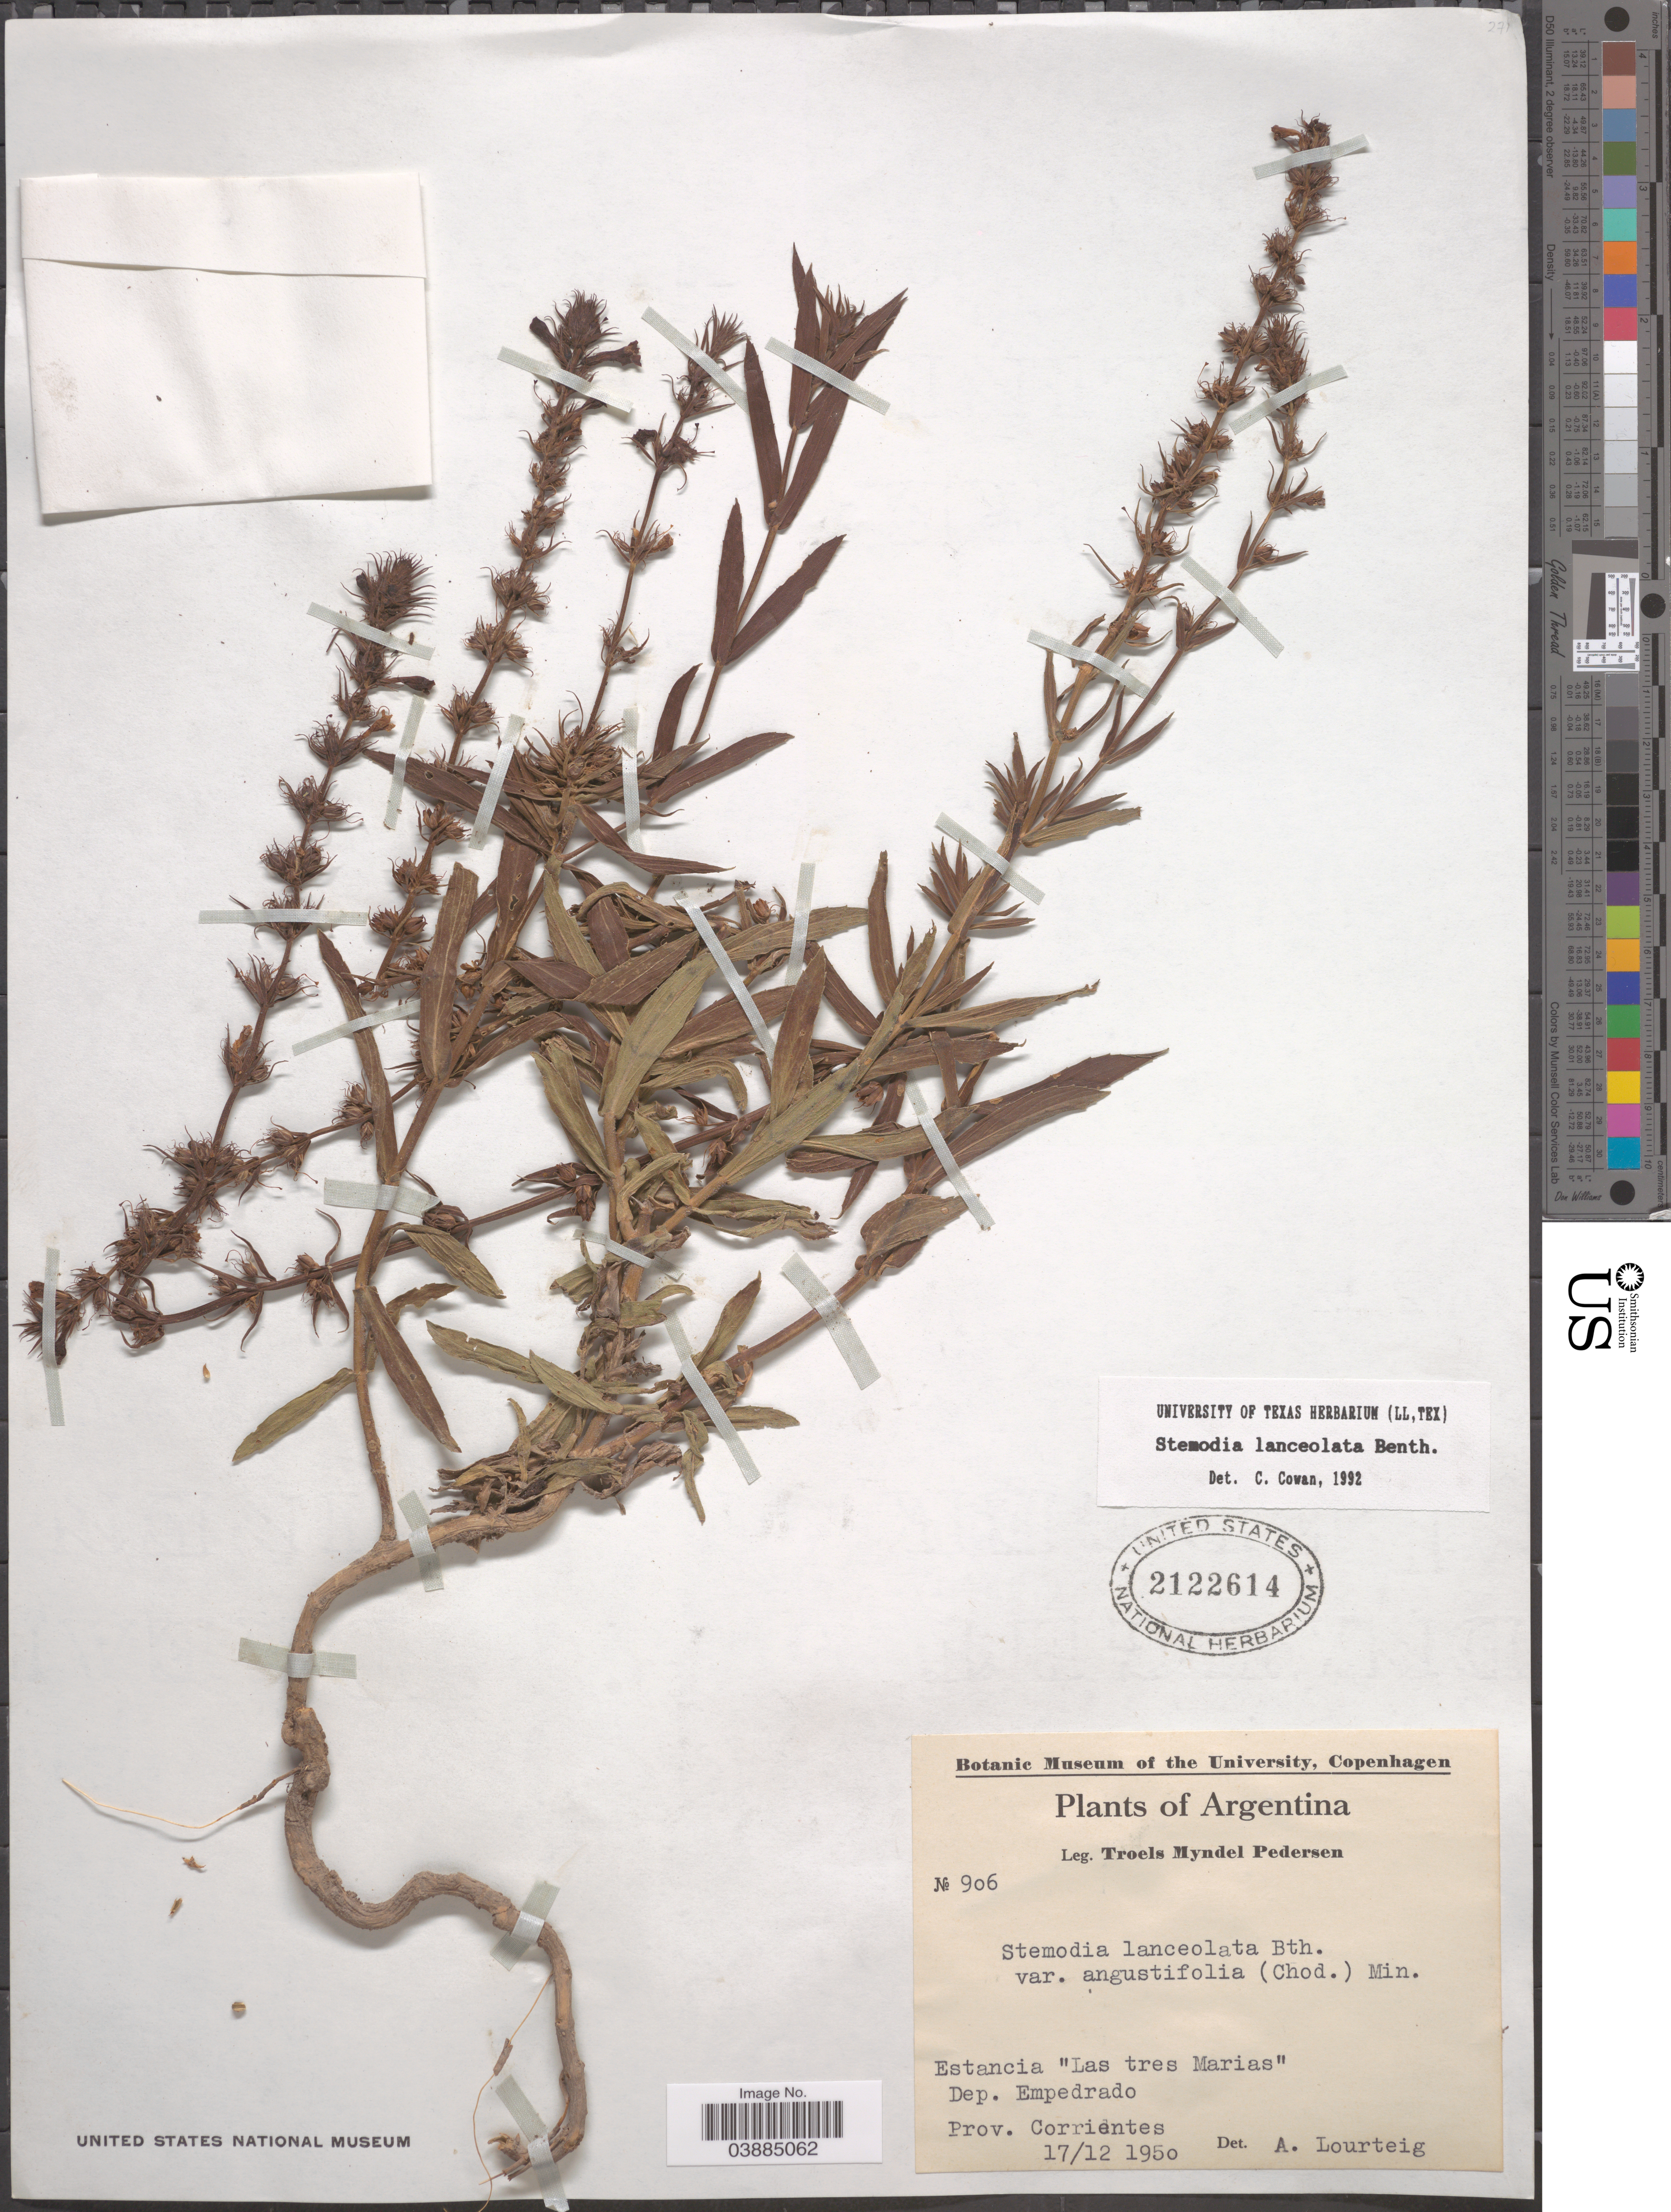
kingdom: Plantae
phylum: Tracheophyta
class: Magnoliopsida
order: Lamiales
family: Plantaginaceae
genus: Stemodia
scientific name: Stemodia lanceolata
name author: Benth.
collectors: T. Pederson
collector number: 906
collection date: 1950-12-17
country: Argentina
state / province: Corrientes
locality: Estancia : Las tres Marias Dep. Empedrado.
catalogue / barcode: US 2122614